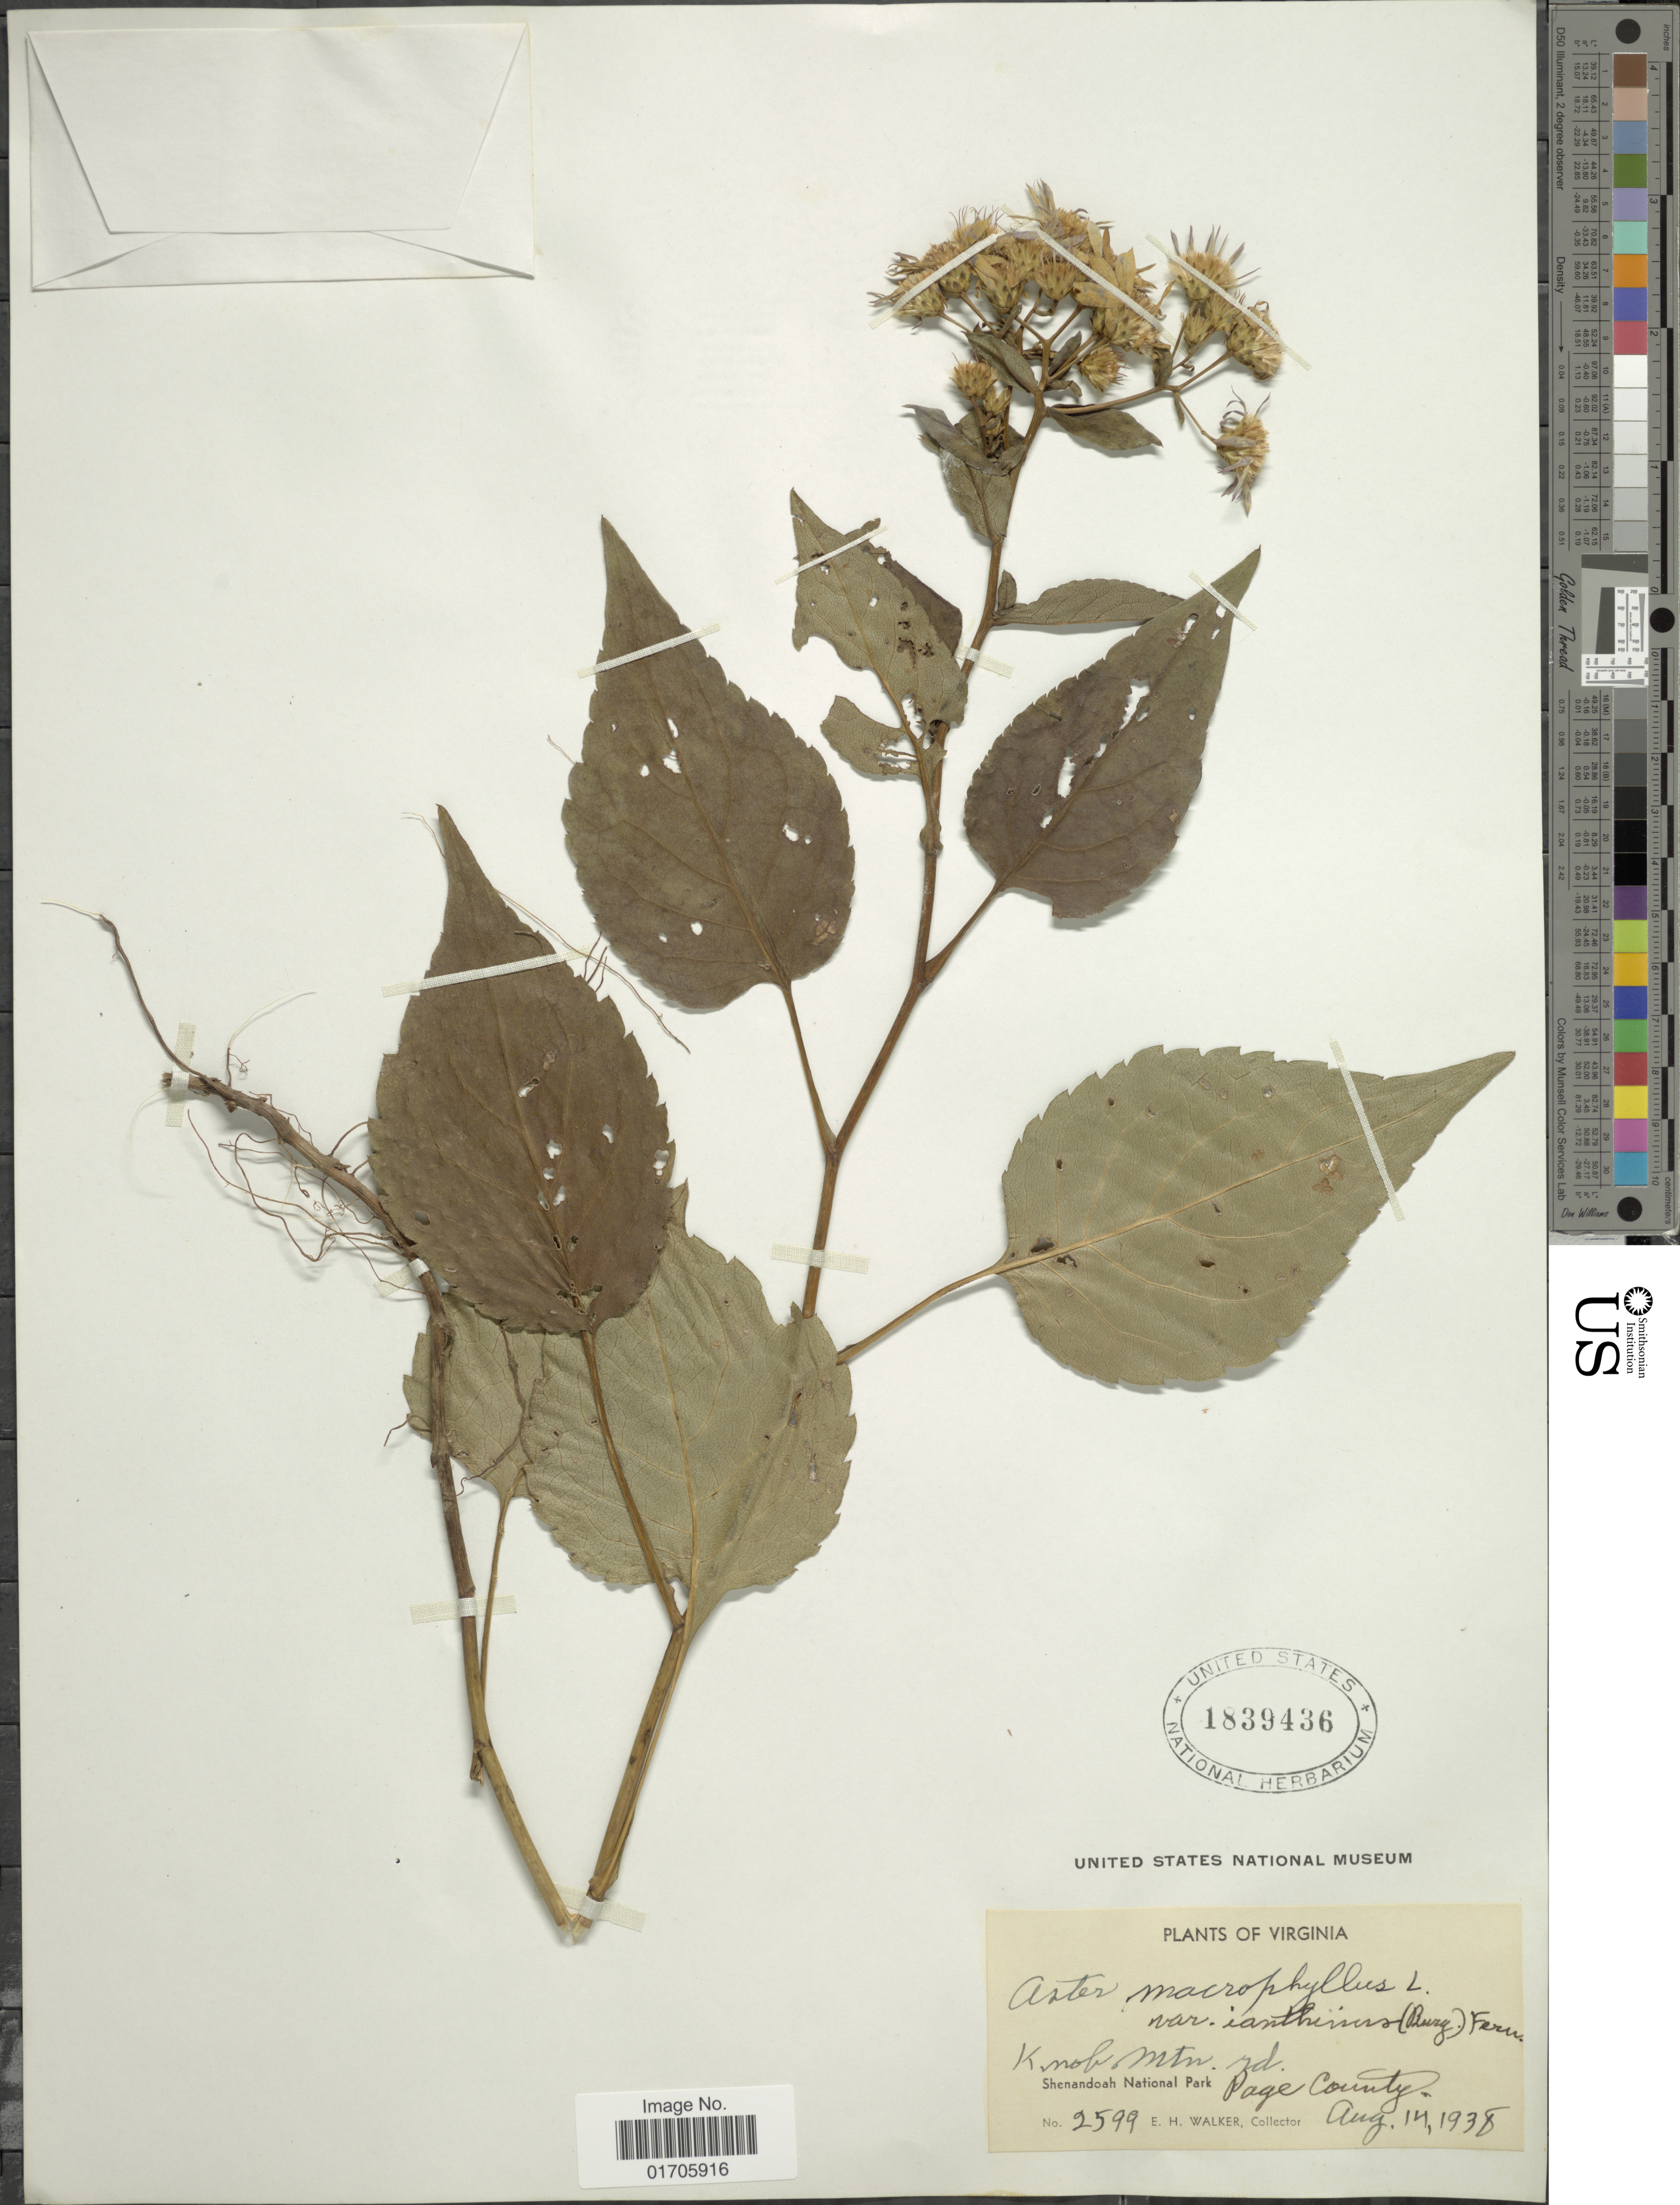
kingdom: Plantae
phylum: Tracheophyta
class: Magnoliopsida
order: Asterales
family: Asteraceae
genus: Eurybia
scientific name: Eurybia macrophylla var. ianthina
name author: (E.S. Burgess) G. Wilh. & Rericha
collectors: E. H. Walker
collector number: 2599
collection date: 1938-08-14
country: United States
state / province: Virginia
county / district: Page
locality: Virginia. Knob Mtn. rd. Shenandoah National Park. Page County.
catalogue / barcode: US 1839436